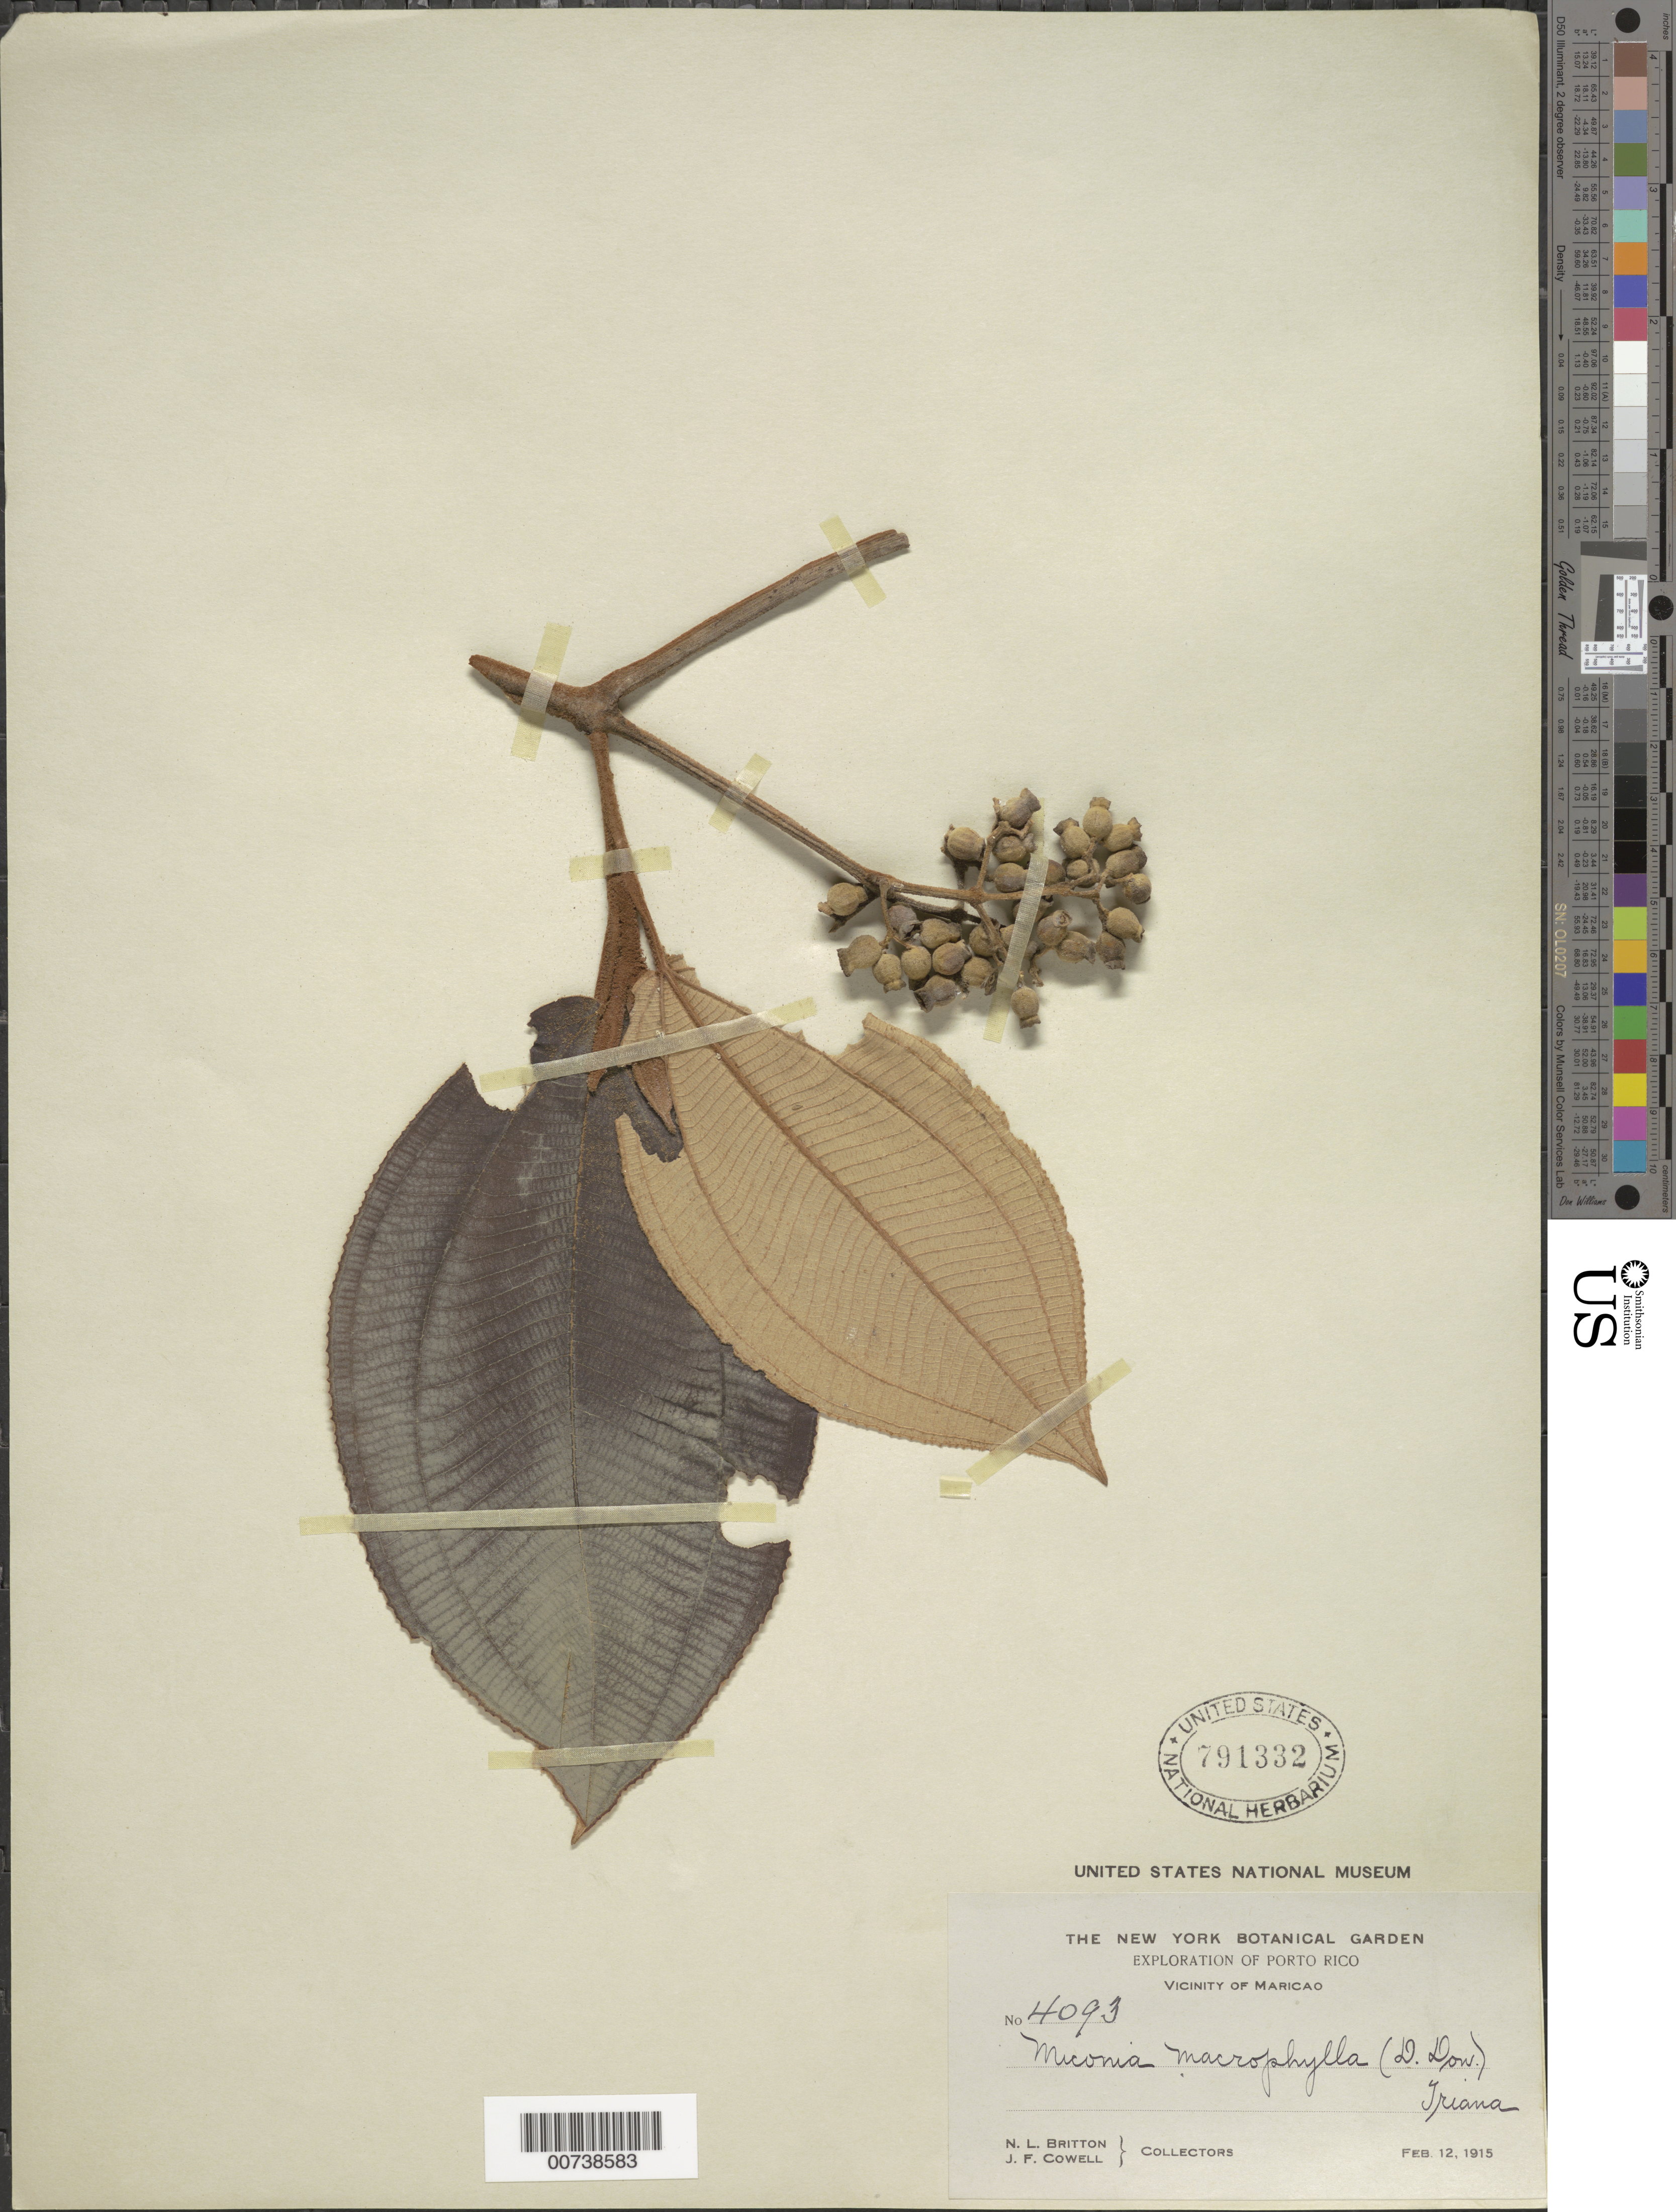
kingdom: Plantae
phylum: Tracheophyta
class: Magnoliopsida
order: Myrtales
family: Melastomataceae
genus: Miconia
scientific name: Miconia serrulata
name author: (DC.) Naudin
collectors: N. Britton & J. F. Cowell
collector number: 4093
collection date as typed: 12 Feb 1915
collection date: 1915-02-12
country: Puerto Rico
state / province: Maricao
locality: Vicinity of Maricao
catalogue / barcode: US 791332